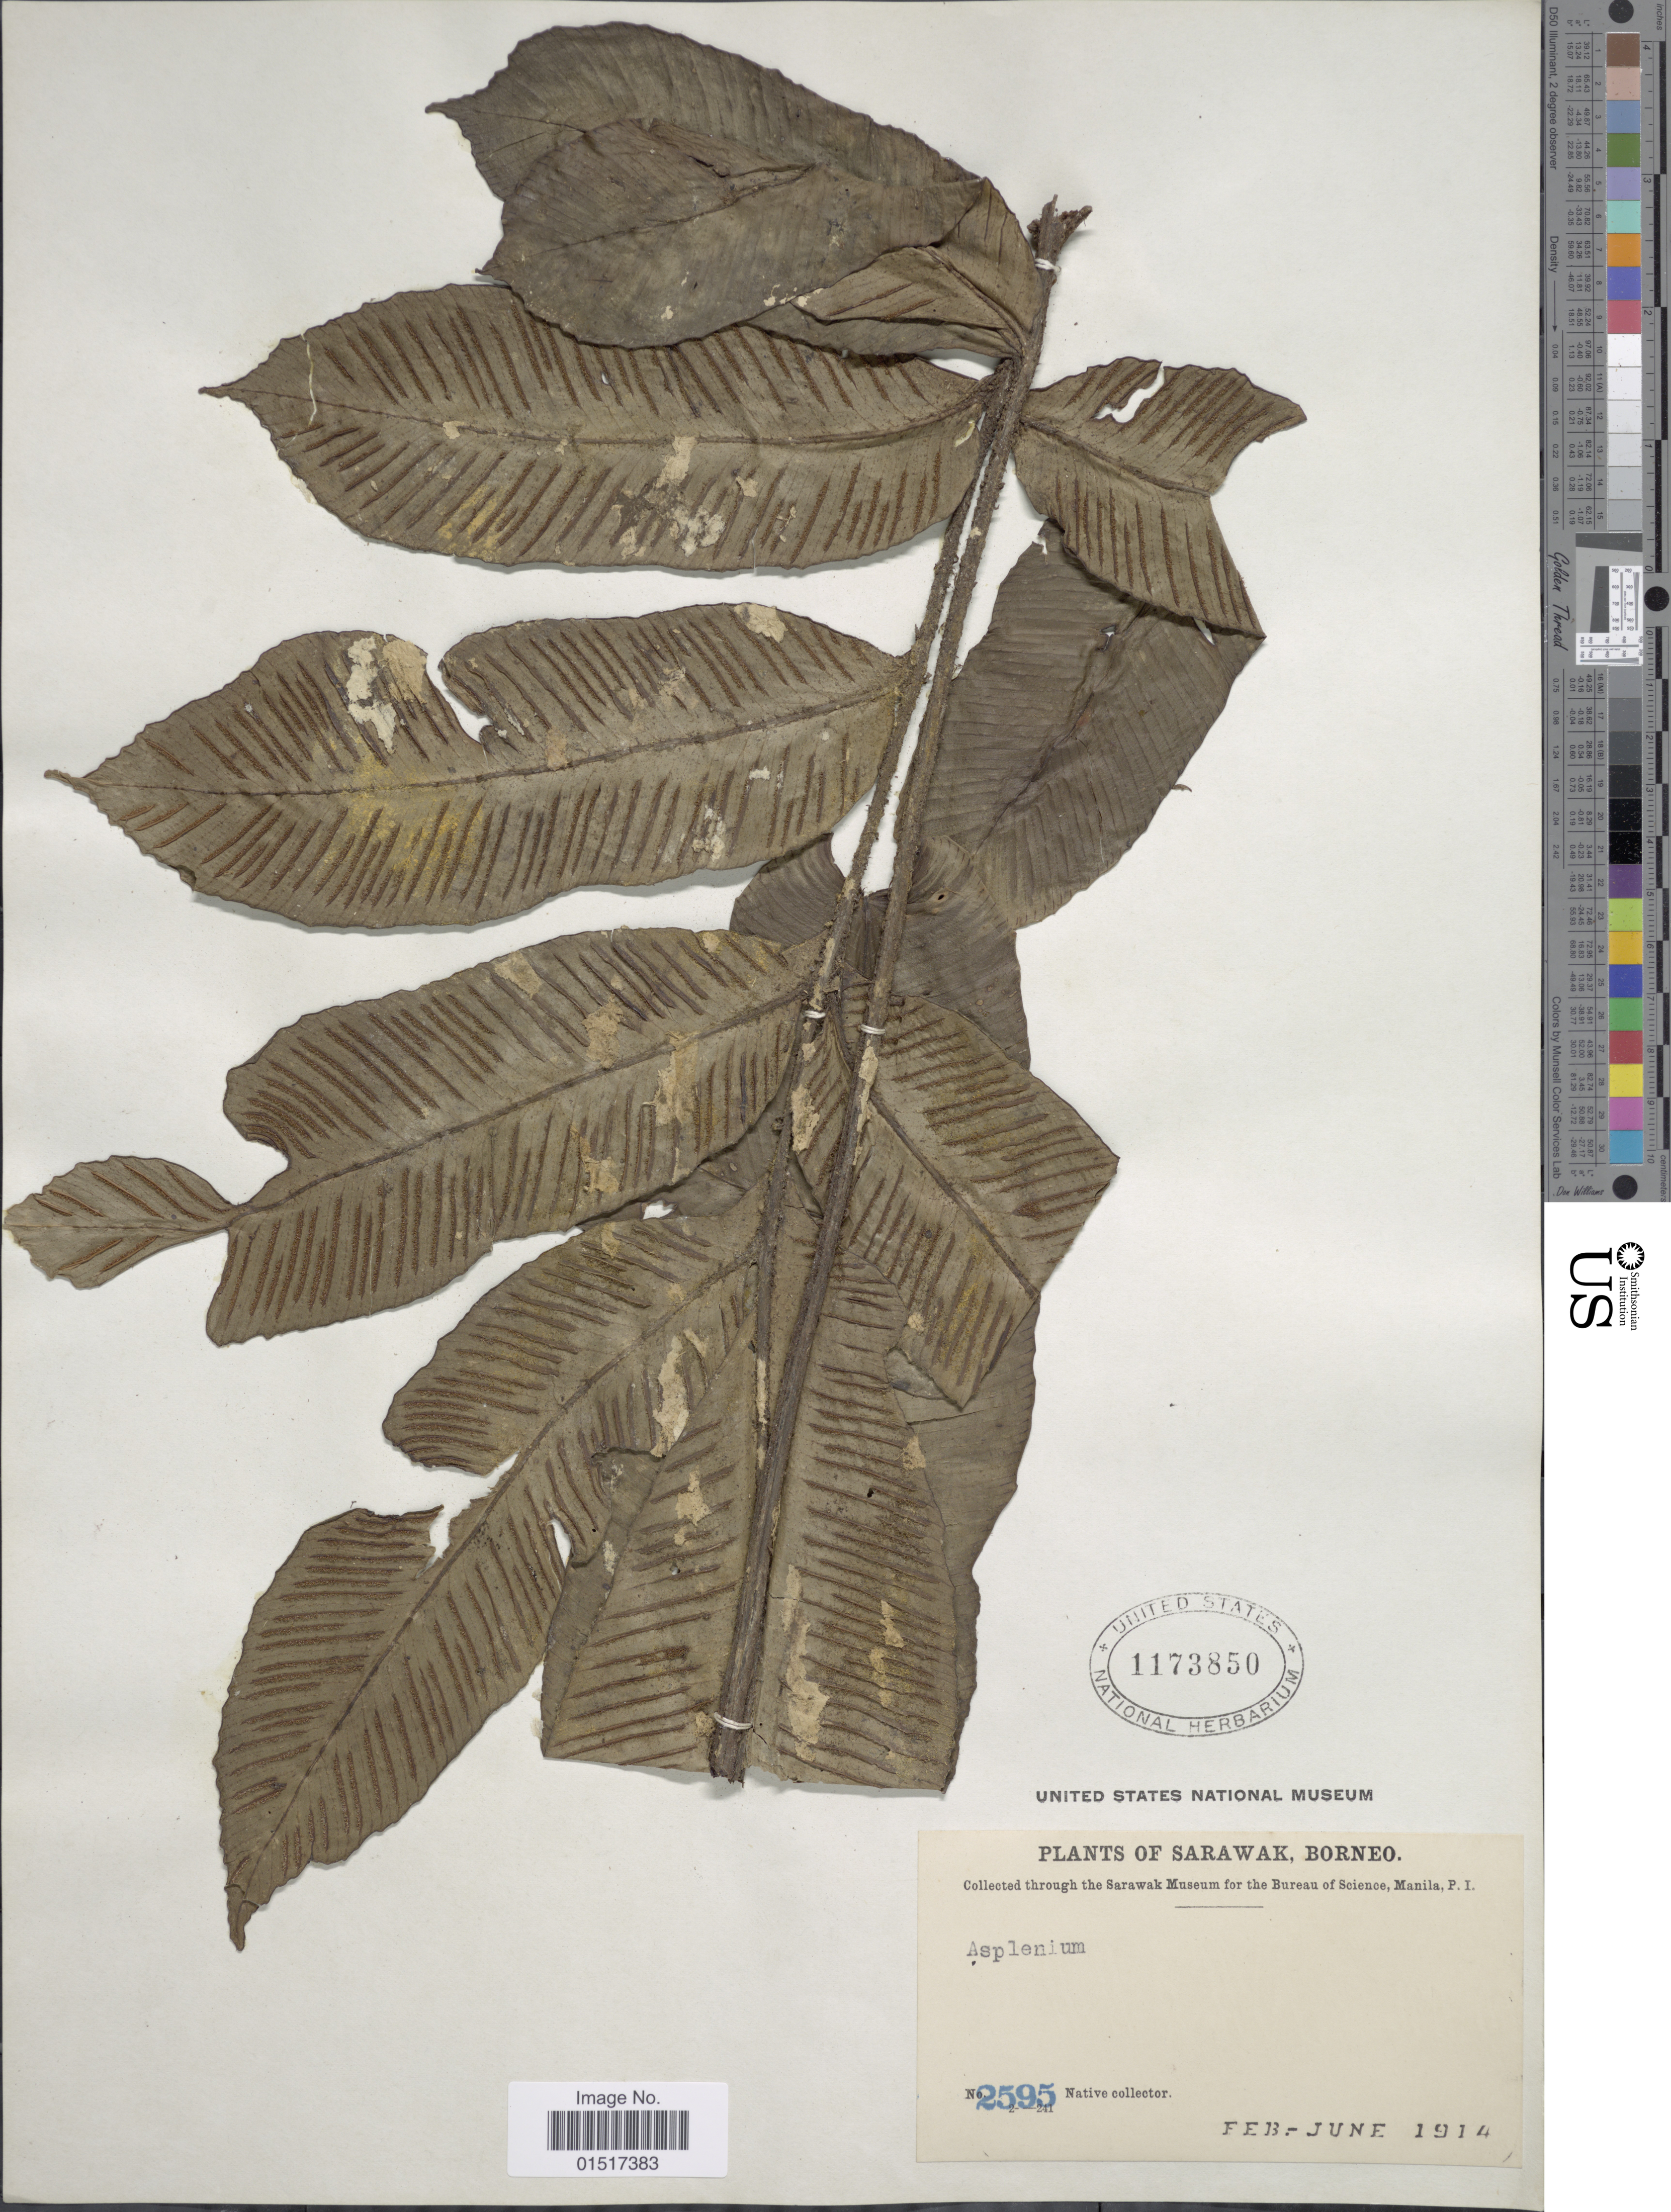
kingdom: Plantae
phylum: Tracheophyta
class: Polypodiopsida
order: Polypodiales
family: Aspleniaceae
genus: Asplenium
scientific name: Asplenium sp.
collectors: Native collector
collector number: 2595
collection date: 1914-02/1914-06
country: Malaysia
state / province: Sarawak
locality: Borneo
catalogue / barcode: US 1173850